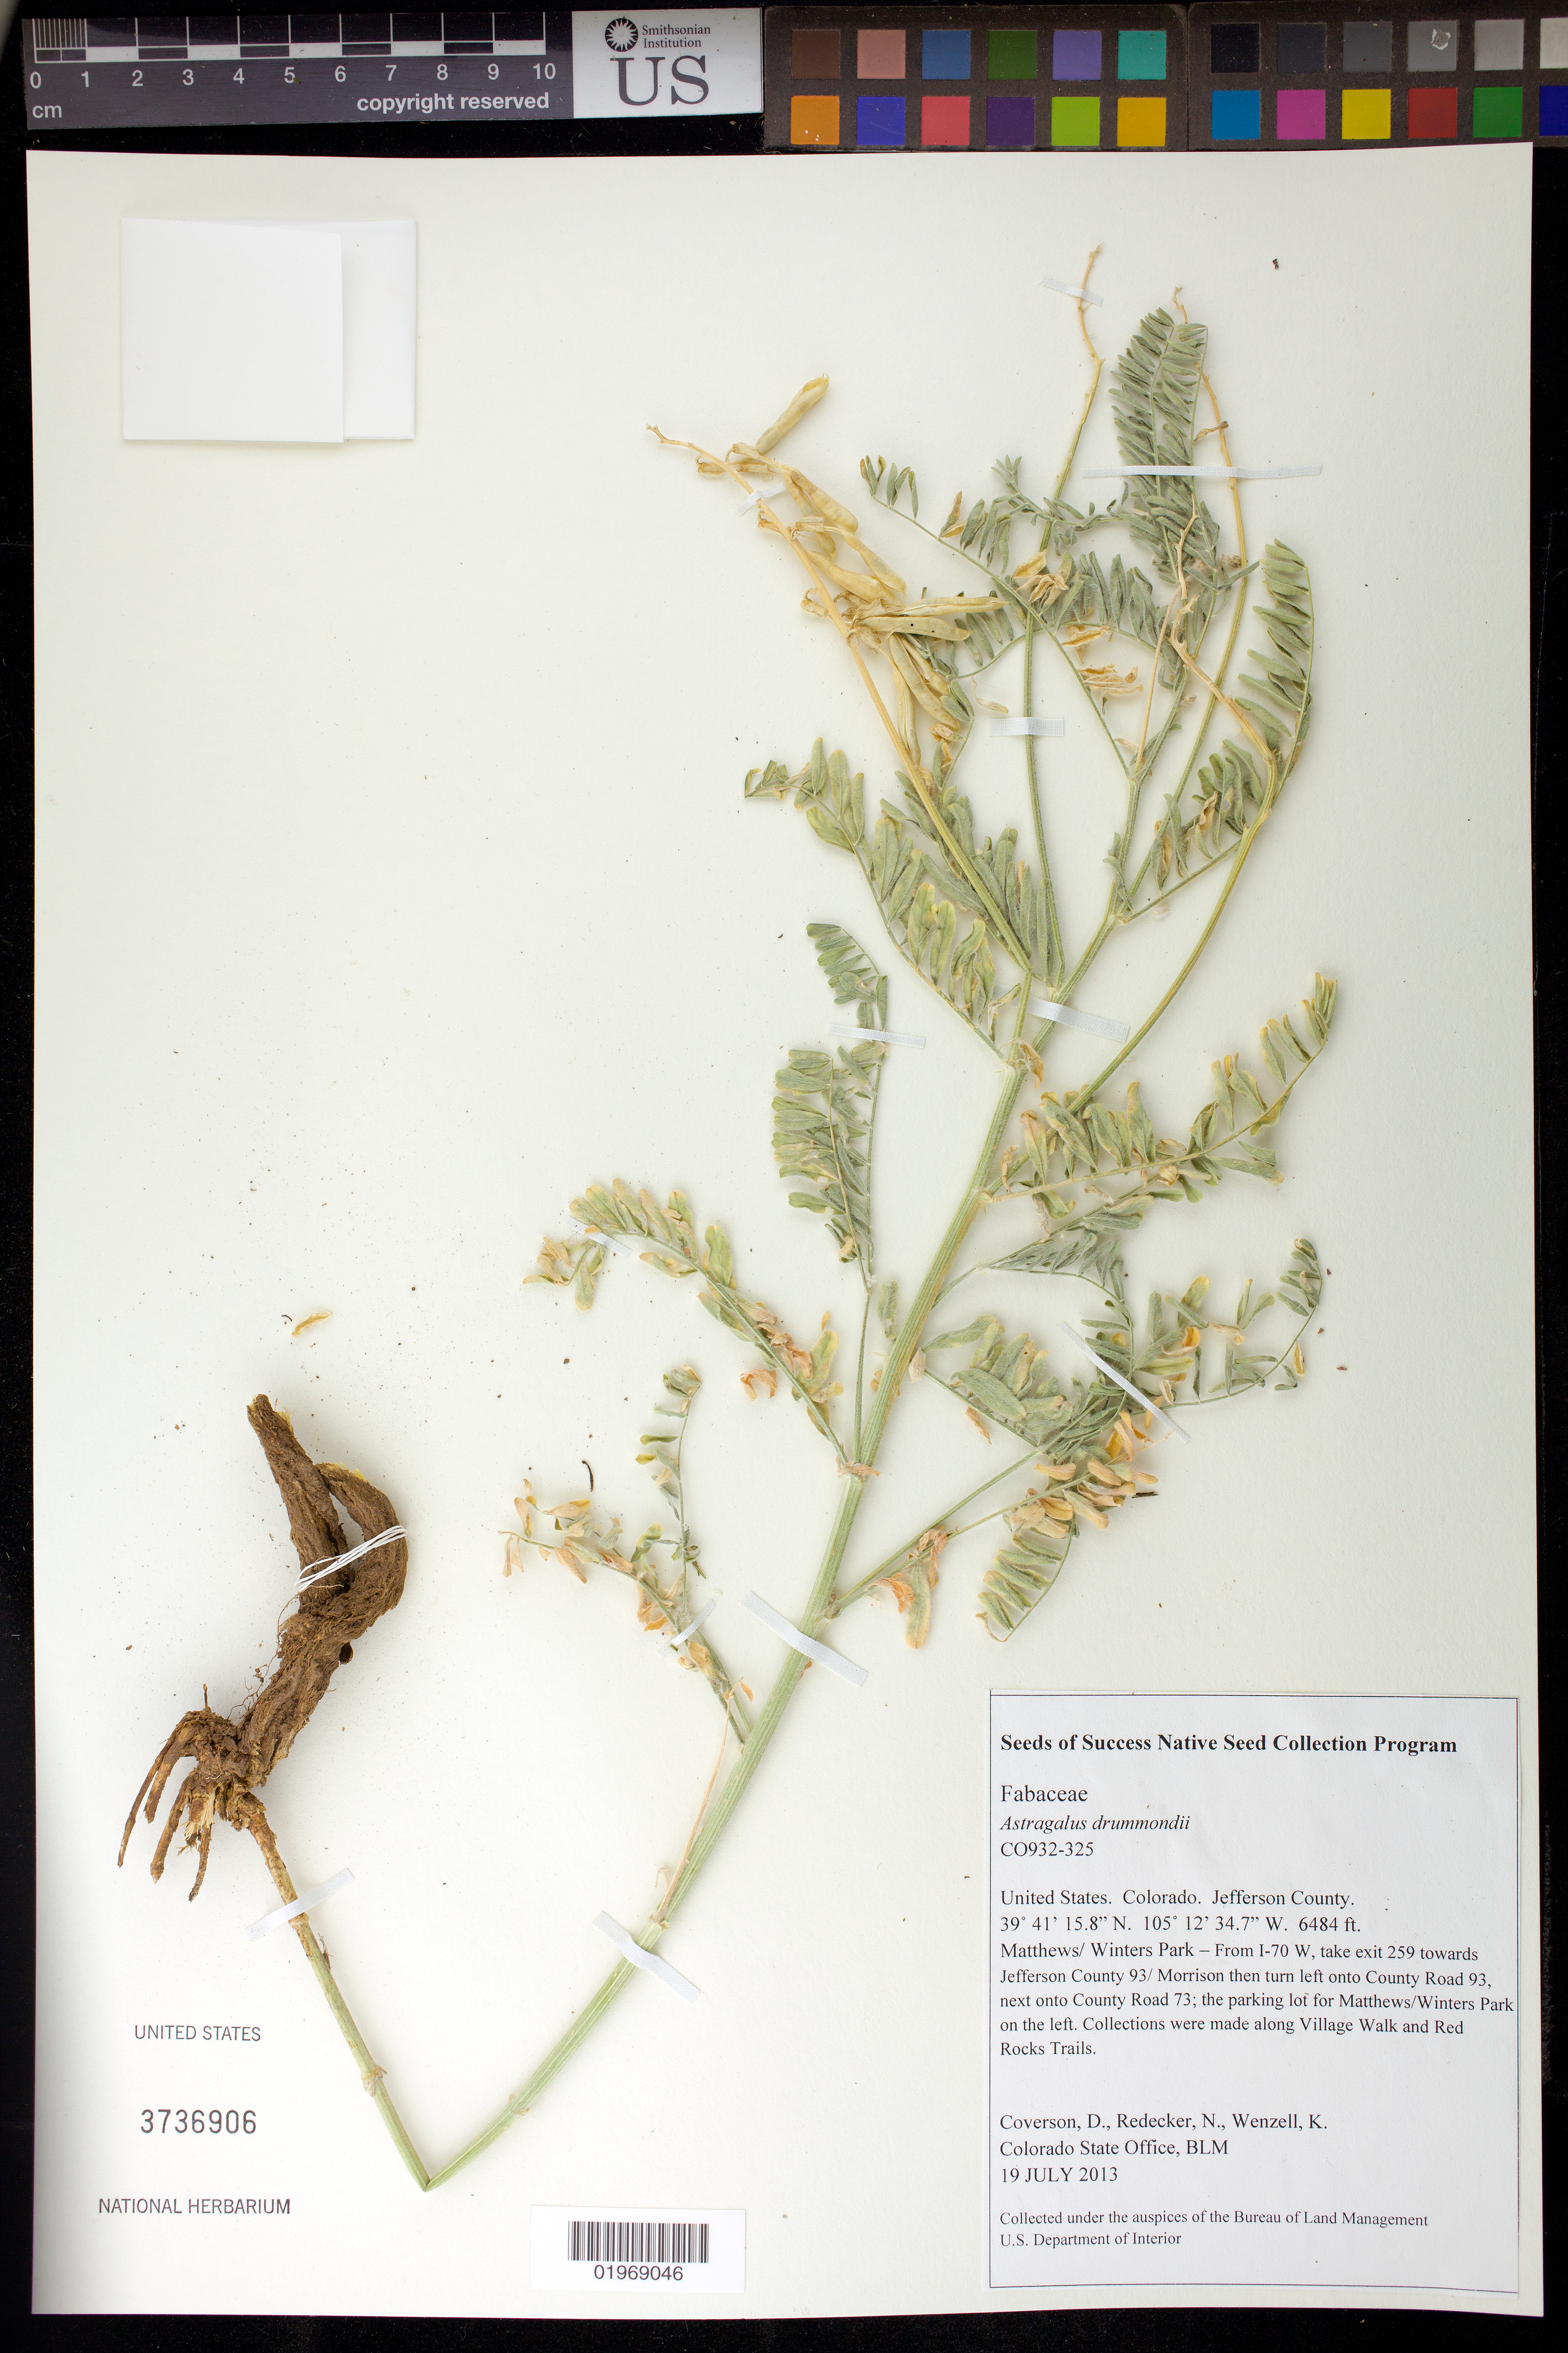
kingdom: Plantae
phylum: Tracheophyta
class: Magnoliopsida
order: Fabales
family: Fabaceae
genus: Astragalus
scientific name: Astragalus drummondii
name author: Hook.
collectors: D. Coverson, N. Redecker & K. Wenzell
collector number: CO932-325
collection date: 2013-07-19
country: United States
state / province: Colorado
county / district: Jefferson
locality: Matthews/ Winters Park, along Village Walk and Red Rocks Trail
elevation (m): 1976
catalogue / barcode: US 3736906